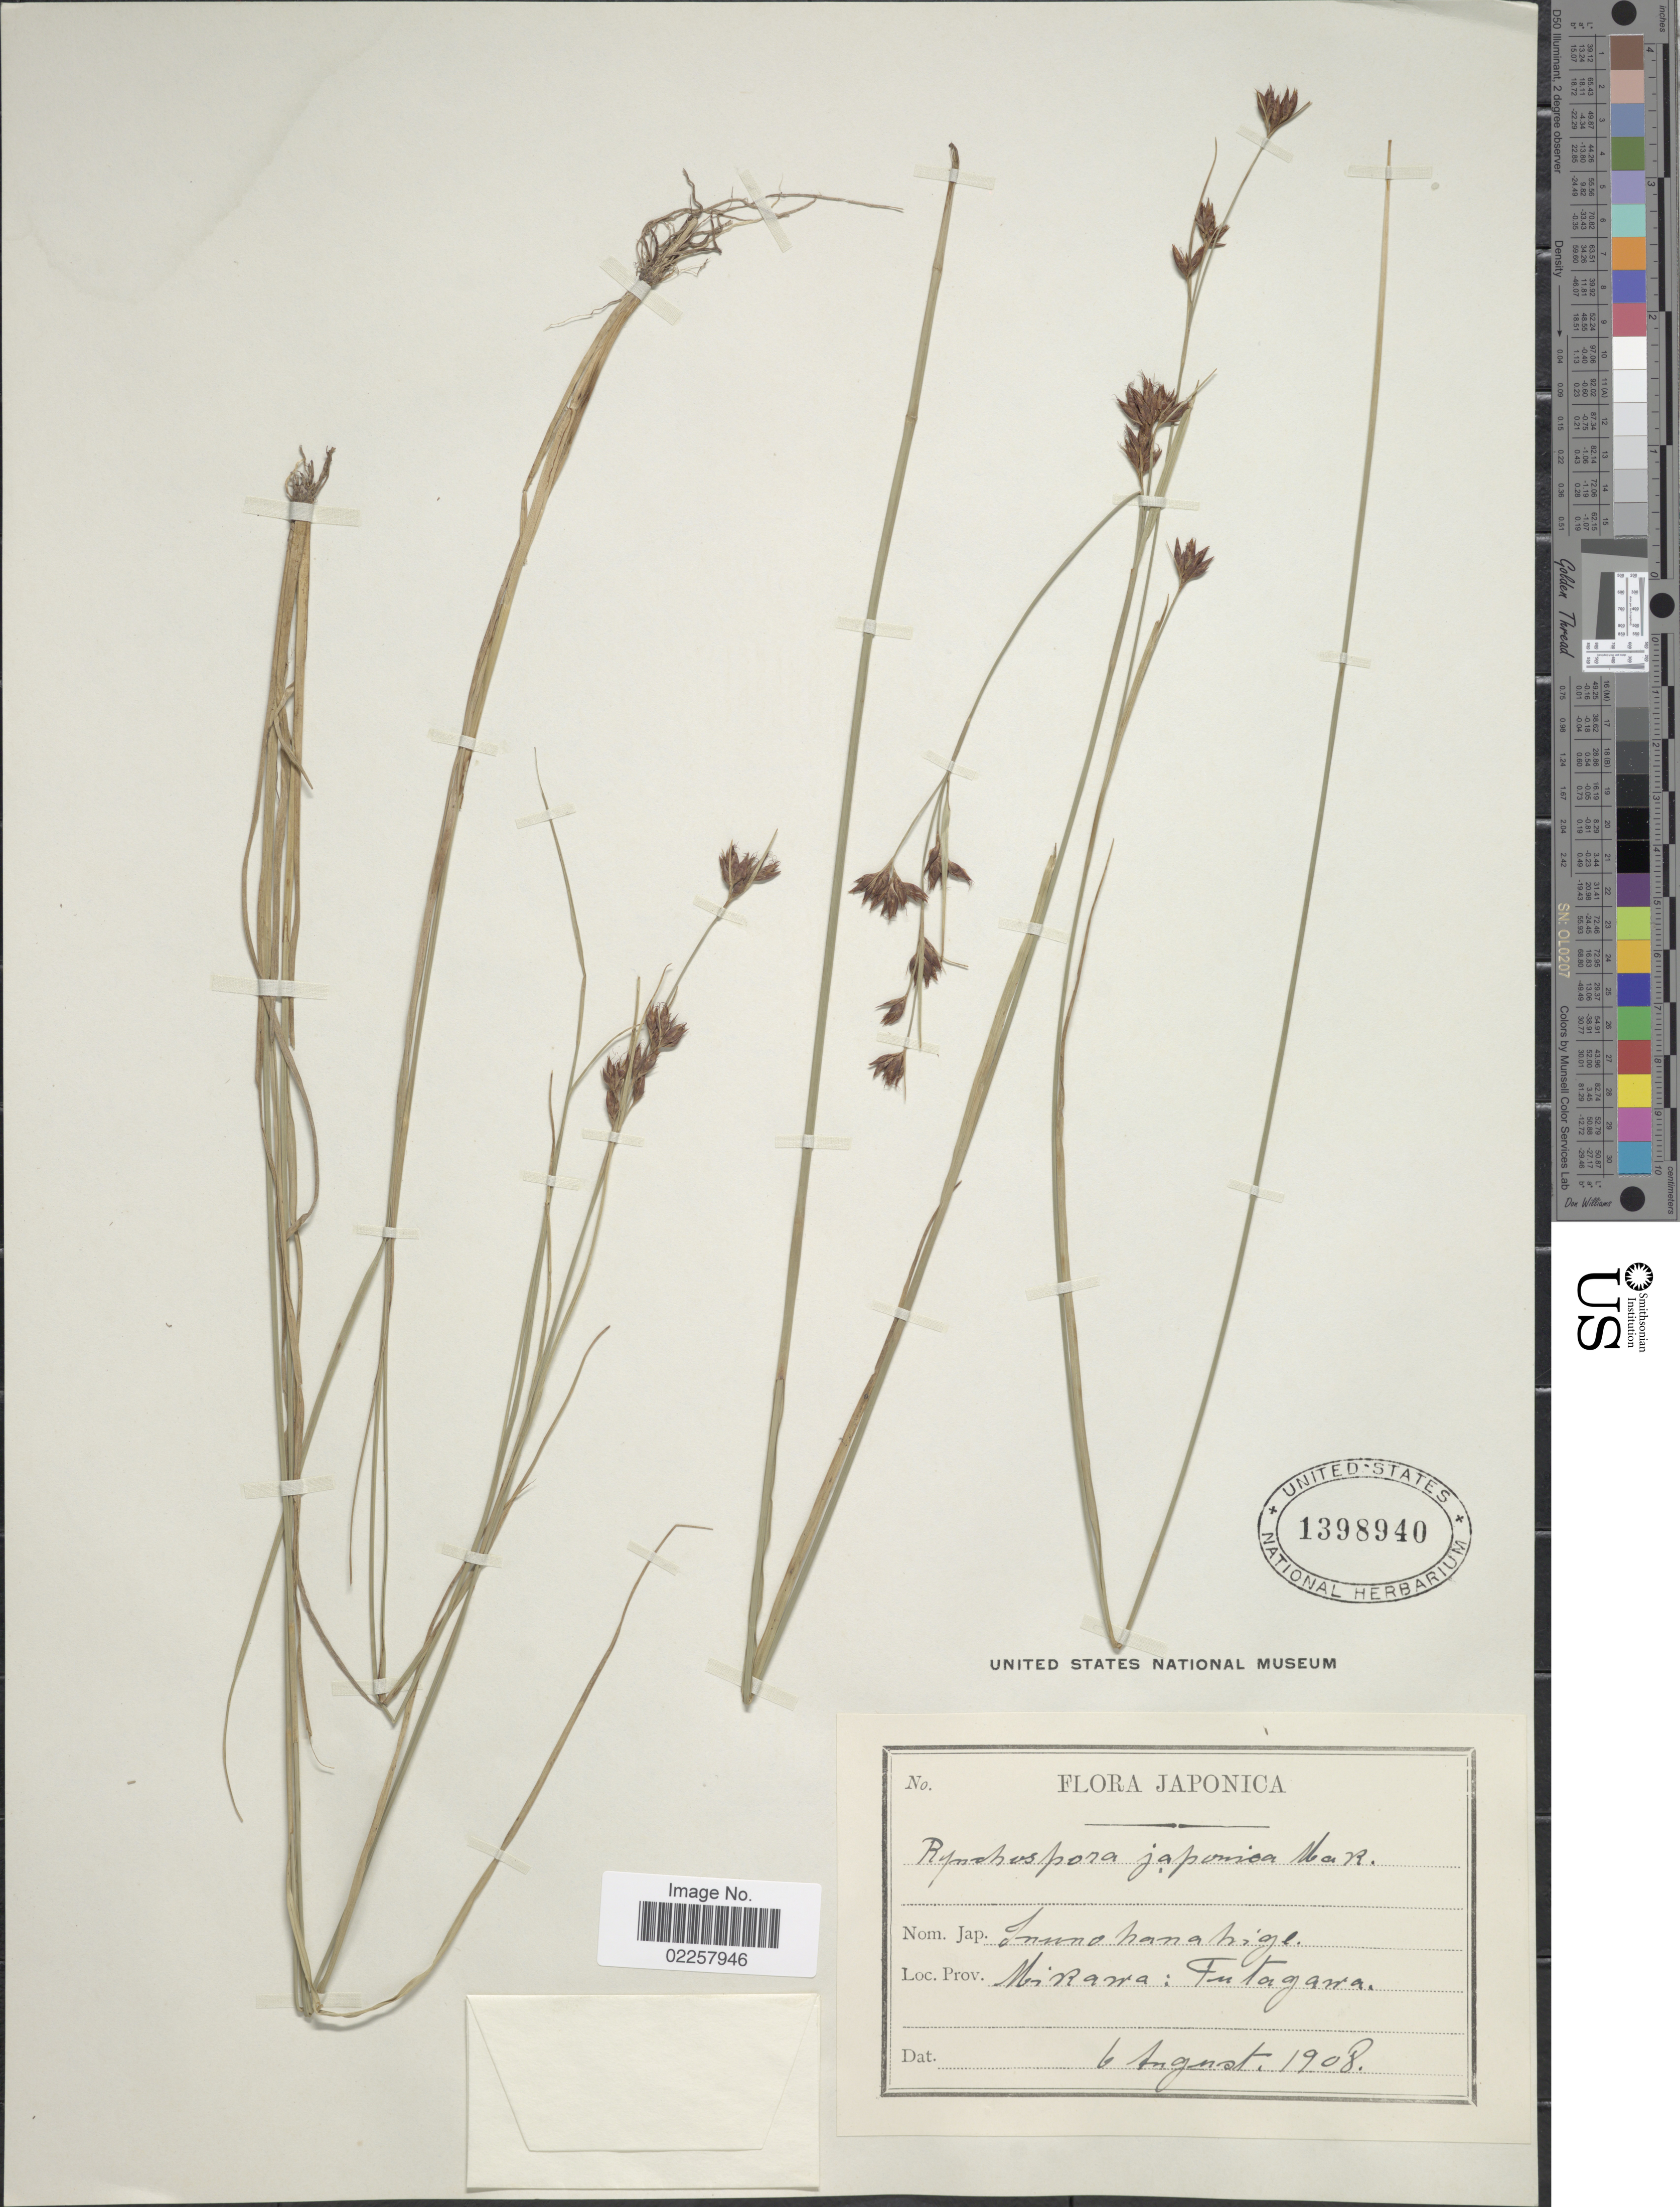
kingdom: Plantae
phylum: Tracheophyta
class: Liliopsida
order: Poales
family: Cyperaceae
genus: Rhynchospora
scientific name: Rhynchospora chinensis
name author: Nees & Meyen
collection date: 1908-08-06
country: Japan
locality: Mirawa: Tutagawa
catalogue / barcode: US 1398940